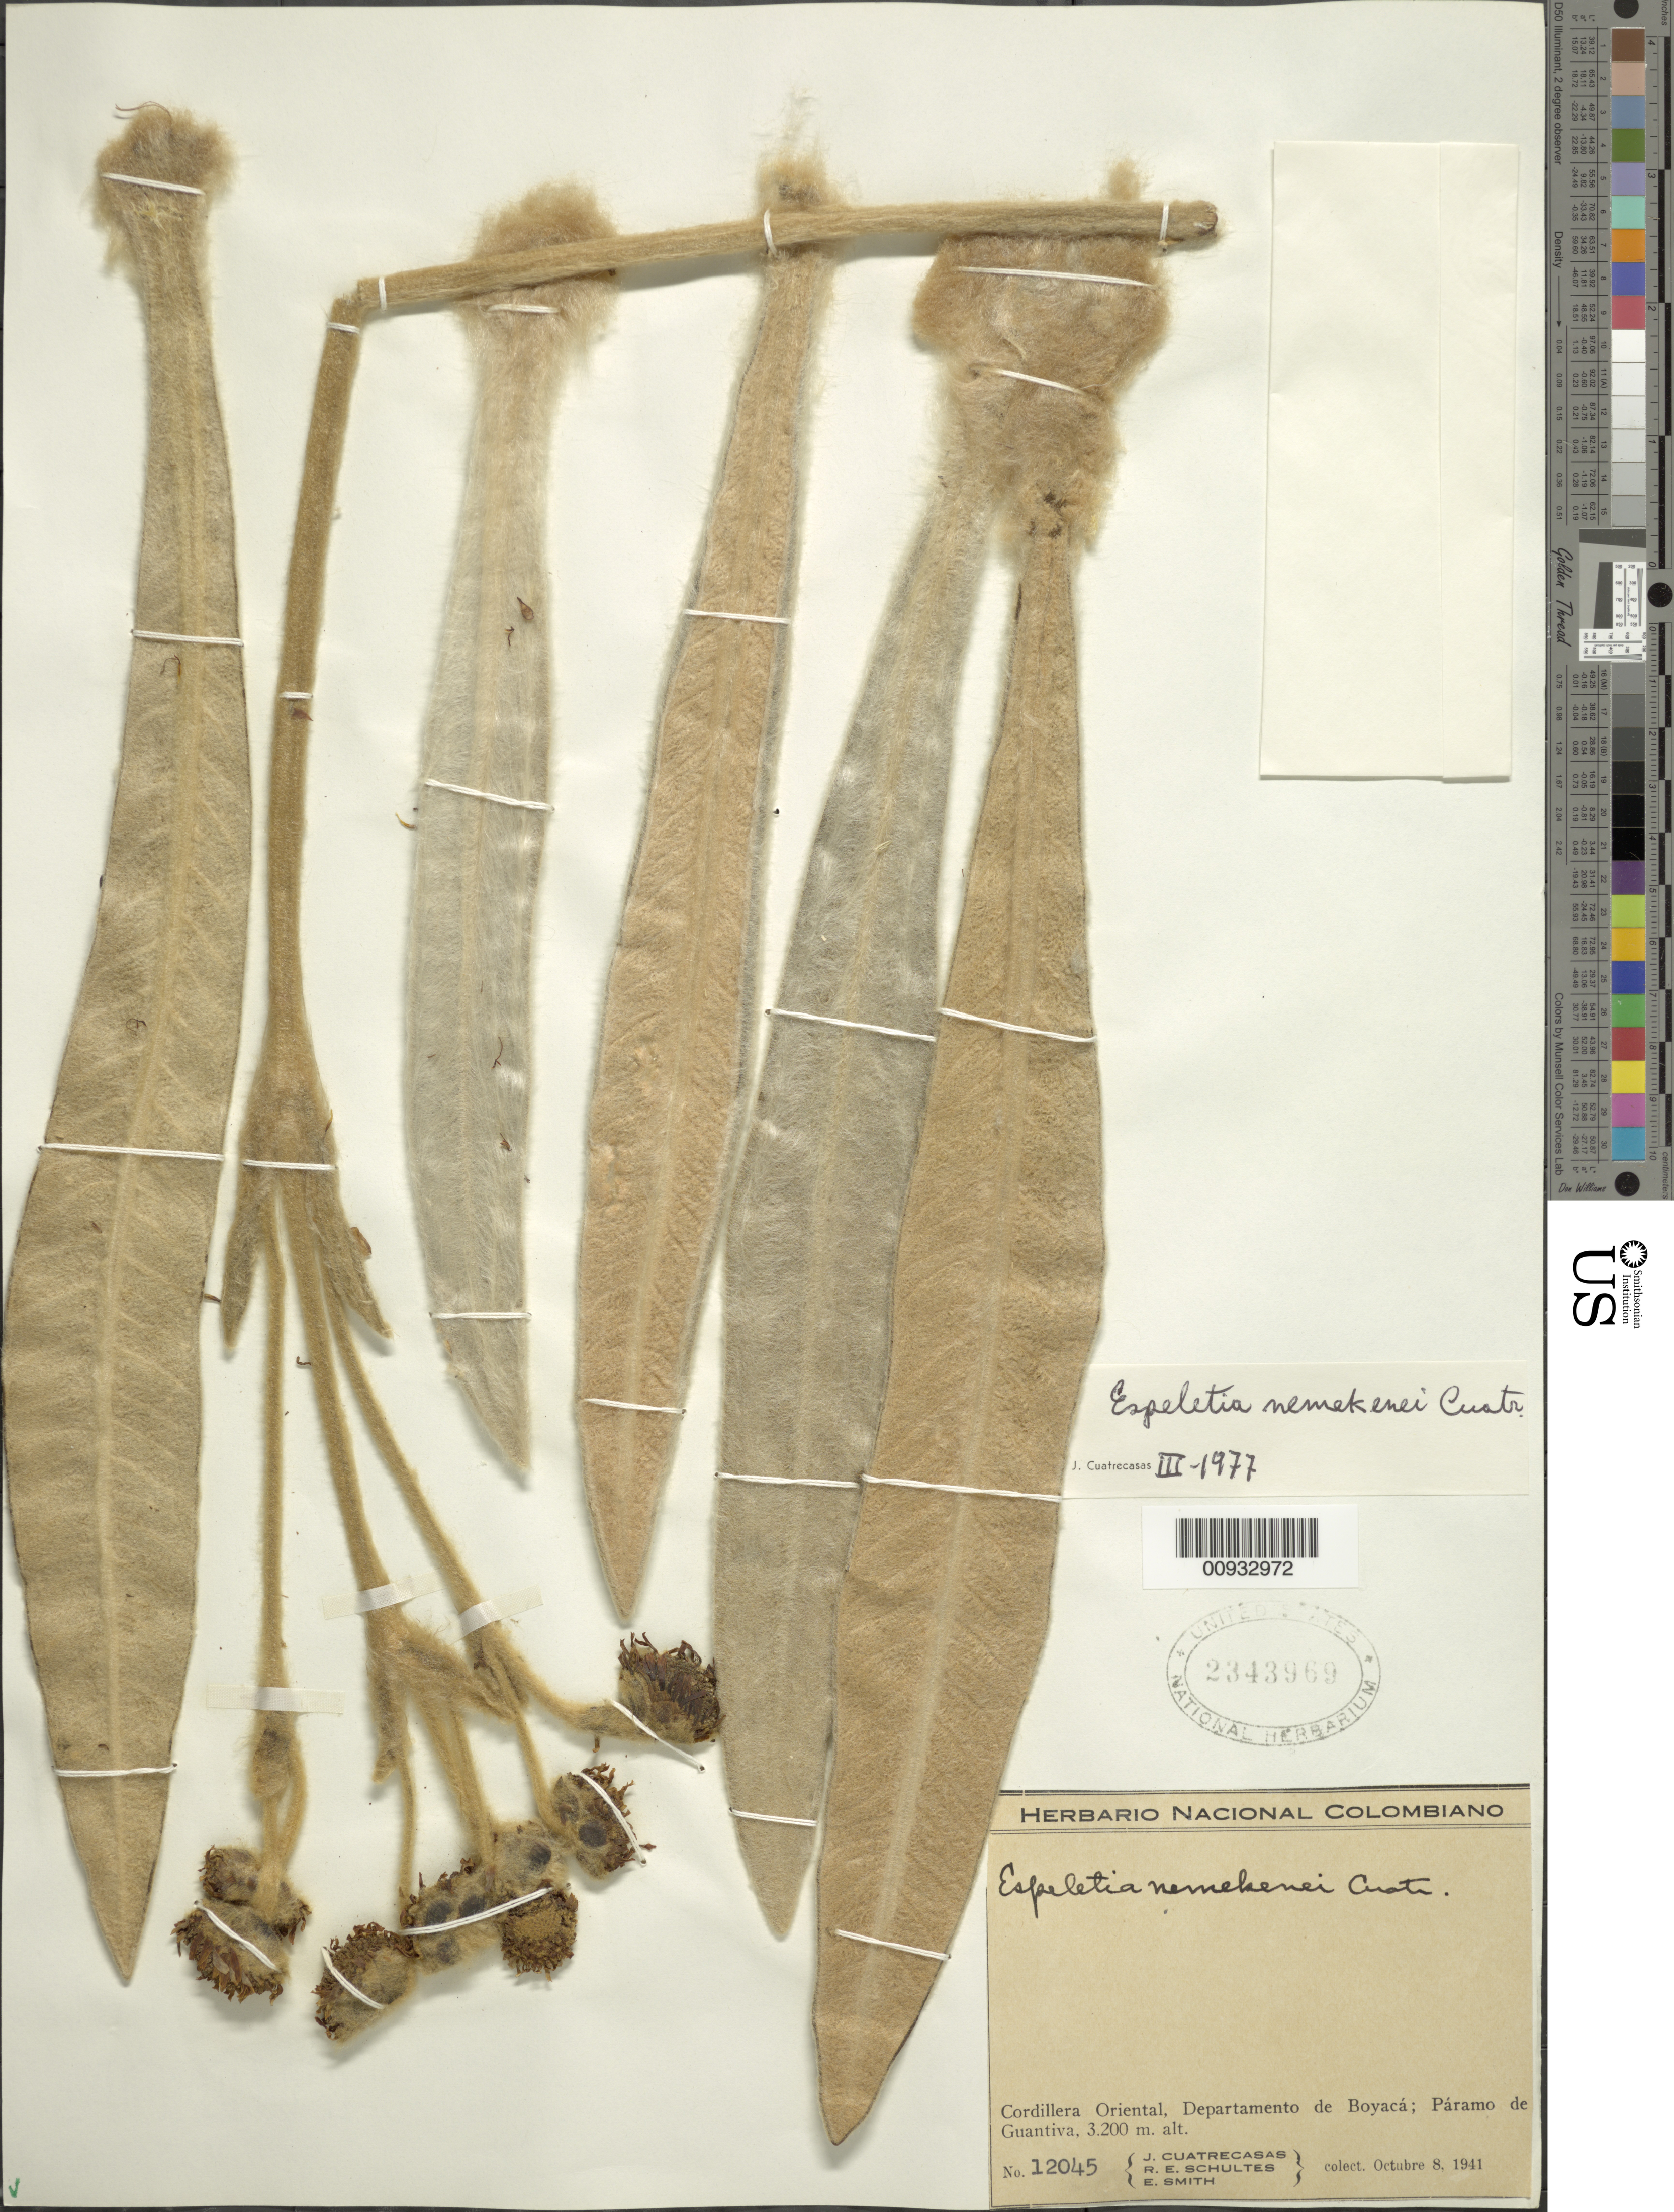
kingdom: Plantae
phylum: Tracheophyta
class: Magnoliopsida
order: Asterales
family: Asteraceae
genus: Espeletia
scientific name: Espeletia nemekenei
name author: Cuatrec.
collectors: J. Cuatrecasas, R. E. Schultes & C. E. Smith Jr.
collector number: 12045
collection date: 1941-10-08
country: Colombia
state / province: Boyacá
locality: Páramo de Guántiva. Cordillera Oriental.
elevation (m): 3200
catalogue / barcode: US 2343969